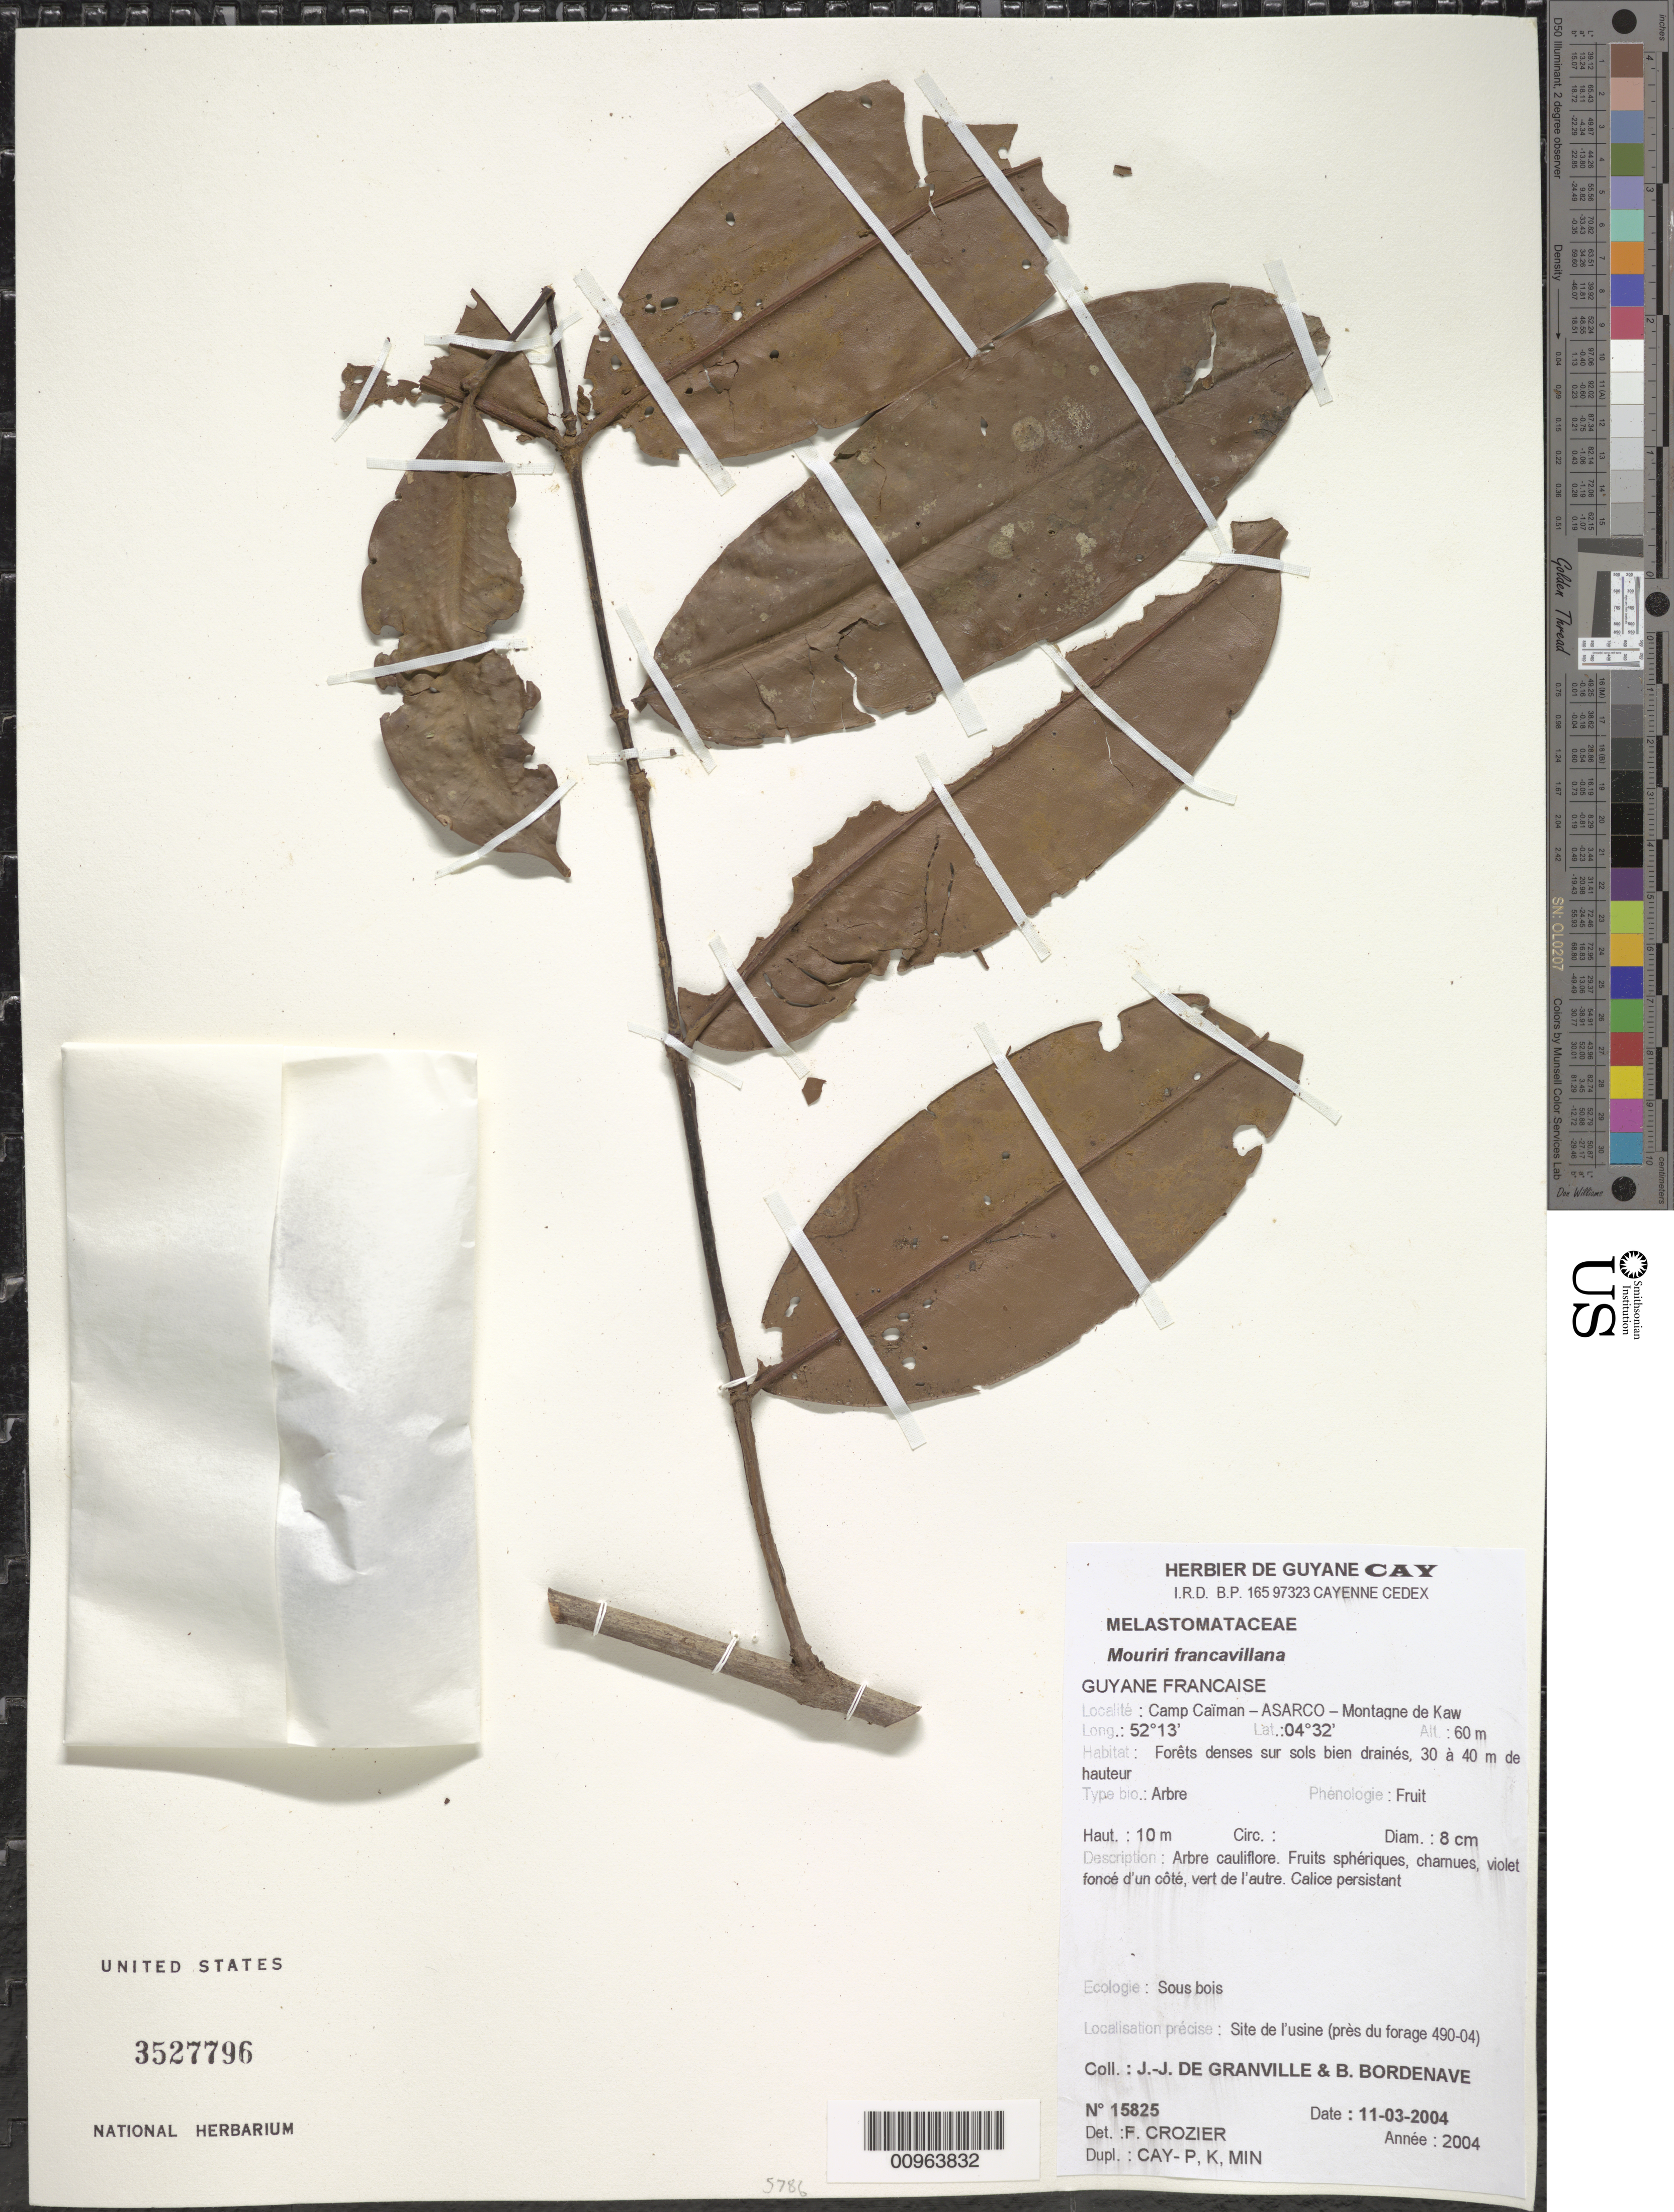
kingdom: Plantae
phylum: Tracheophyta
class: Magnoliopsida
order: Myrtales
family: Melastomataceae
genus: Mouriri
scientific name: Mouriri francavillana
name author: Cogn.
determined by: Crozier, F.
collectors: J.-J. de Granville & B. Bordenave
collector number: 15825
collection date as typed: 11-Mar-04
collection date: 2004-03-11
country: French Guiana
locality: Camp Caïman. ASARCO. Montagne de Kaw. Site de l'usine (pres du forage 490-04)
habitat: Forets denses sur sols bien draines, 30 a 40m de hauteur. Sous bois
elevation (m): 60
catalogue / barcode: US 3527796